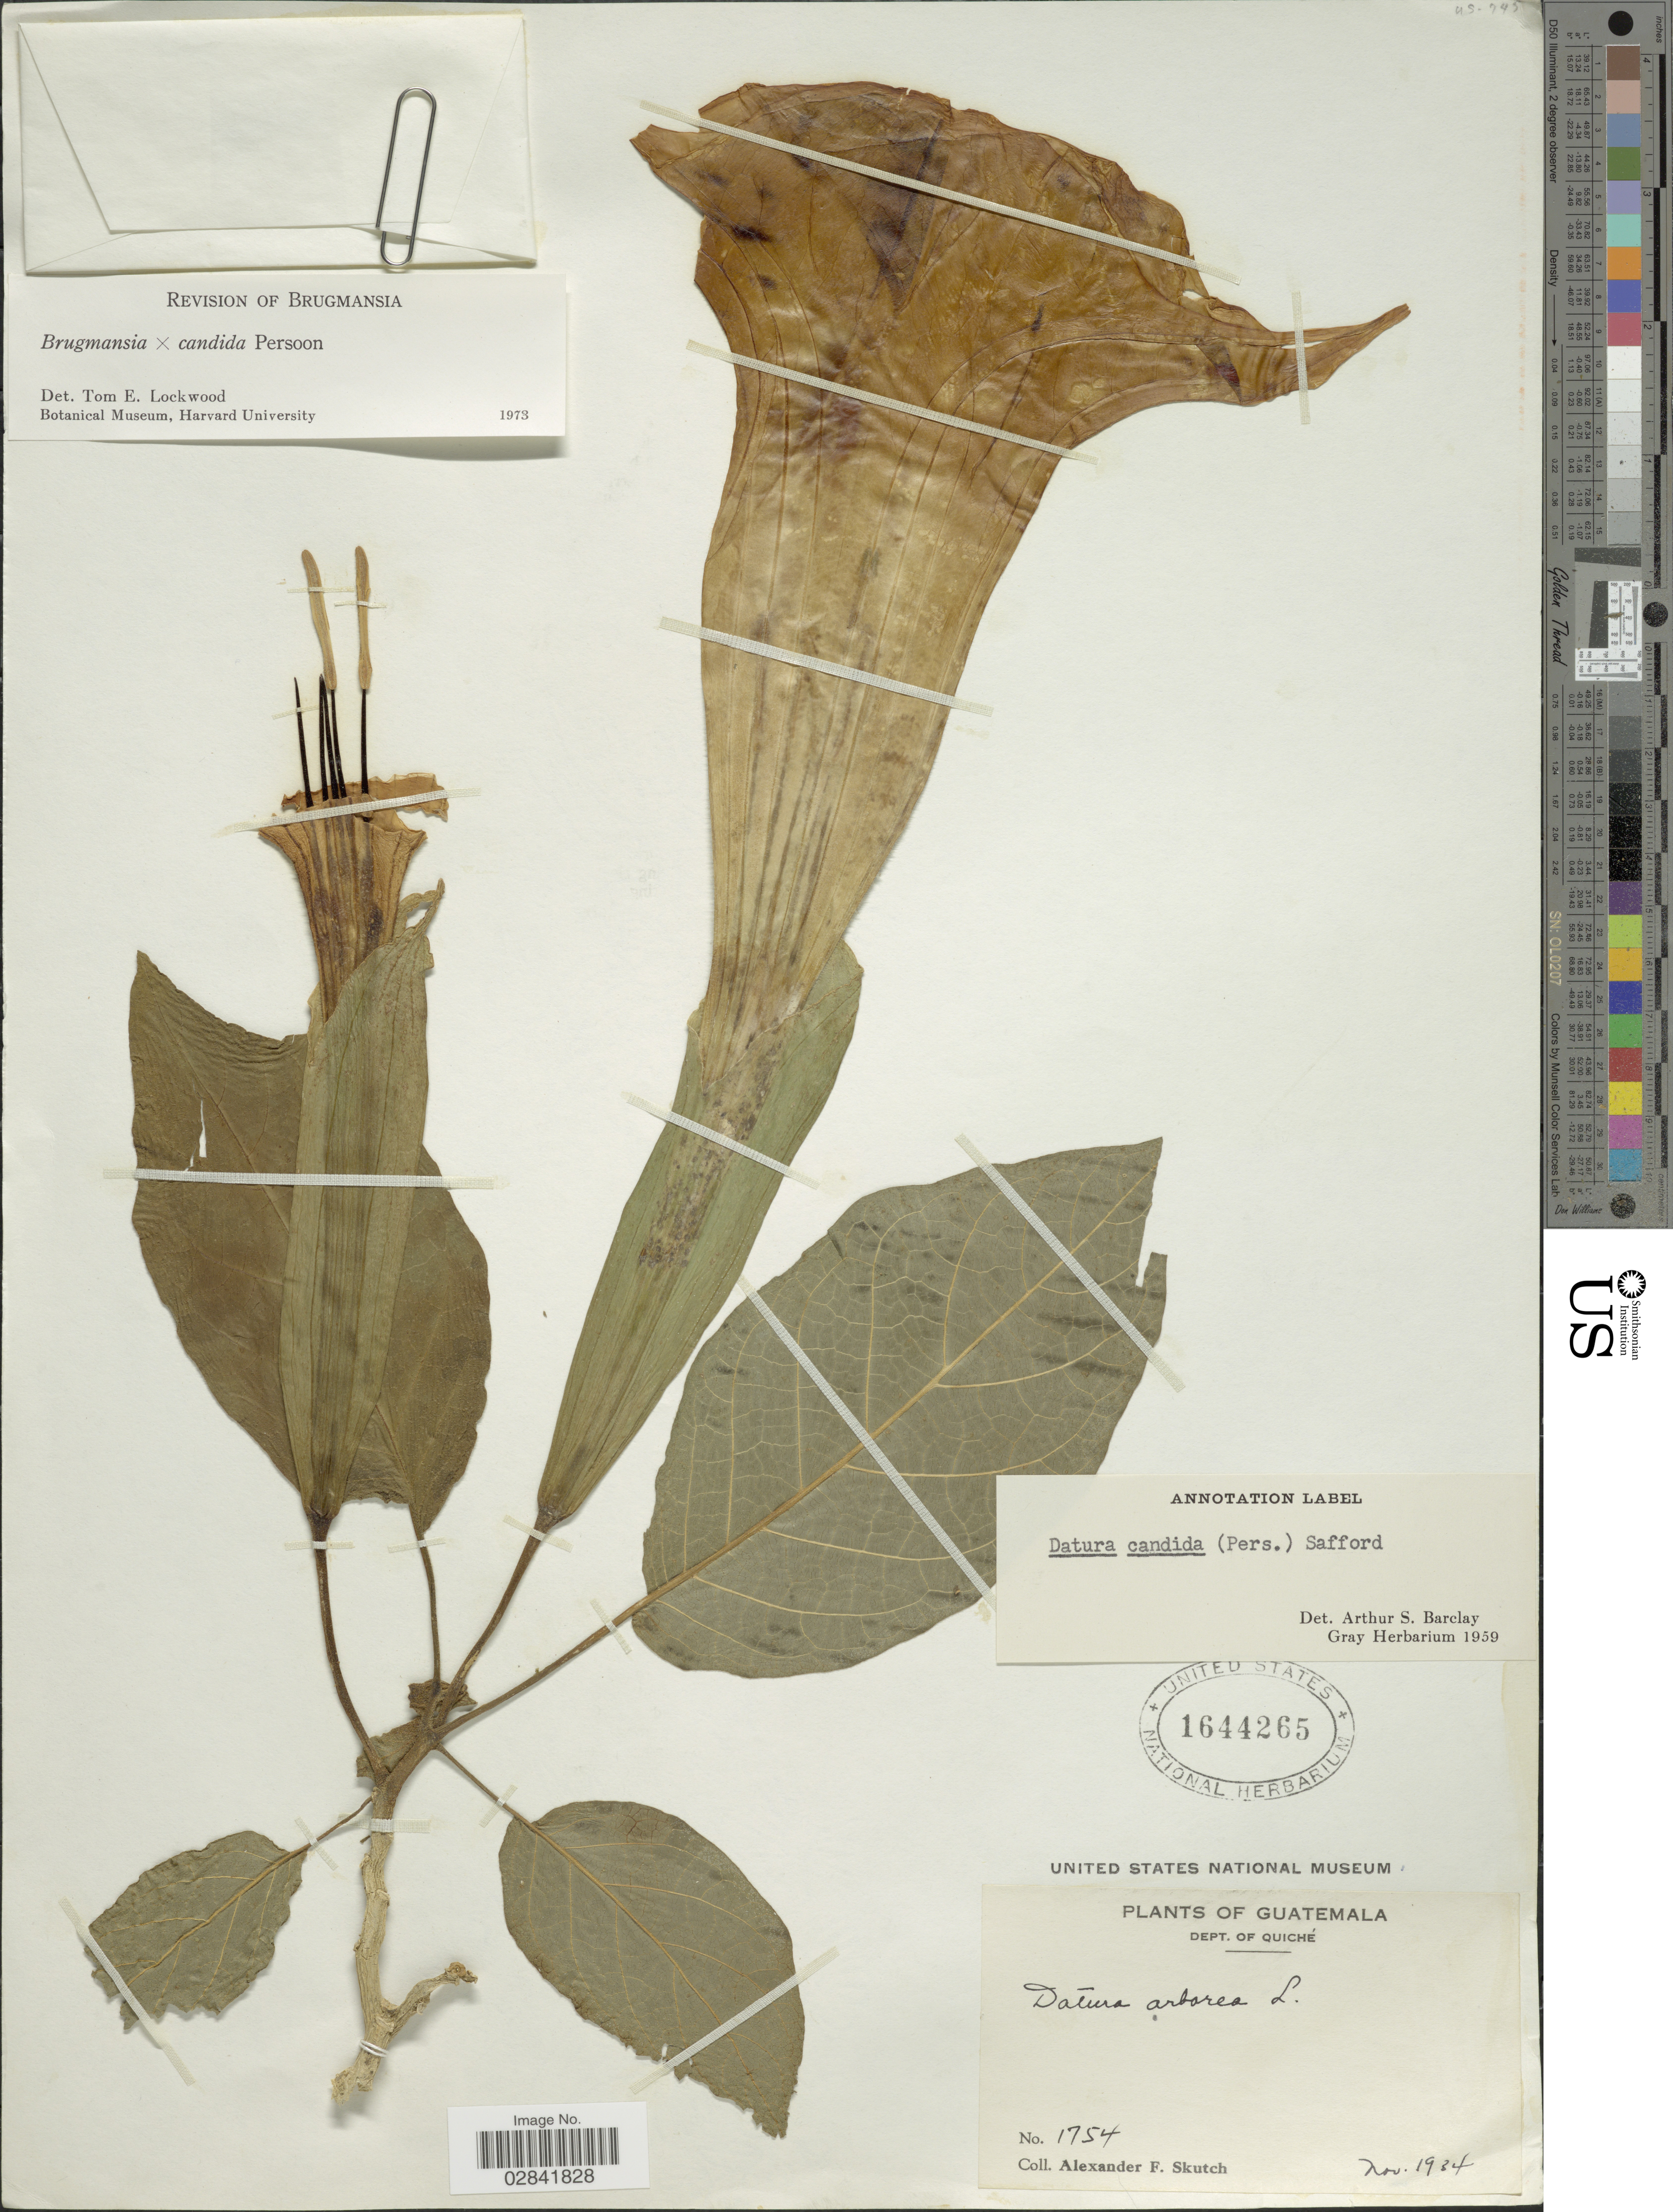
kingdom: Plantae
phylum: Tracheophyta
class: Magnoliopsida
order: Solanales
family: Solanaceae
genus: Brugmansia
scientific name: Brugmansia x candida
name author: Pers.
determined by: Lockwood, T. E.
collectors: A. F. Skutch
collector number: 1754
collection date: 1934-11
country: Guatemala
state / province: El Quiché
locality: Dept. of Quiché.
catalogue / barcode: US 1644265